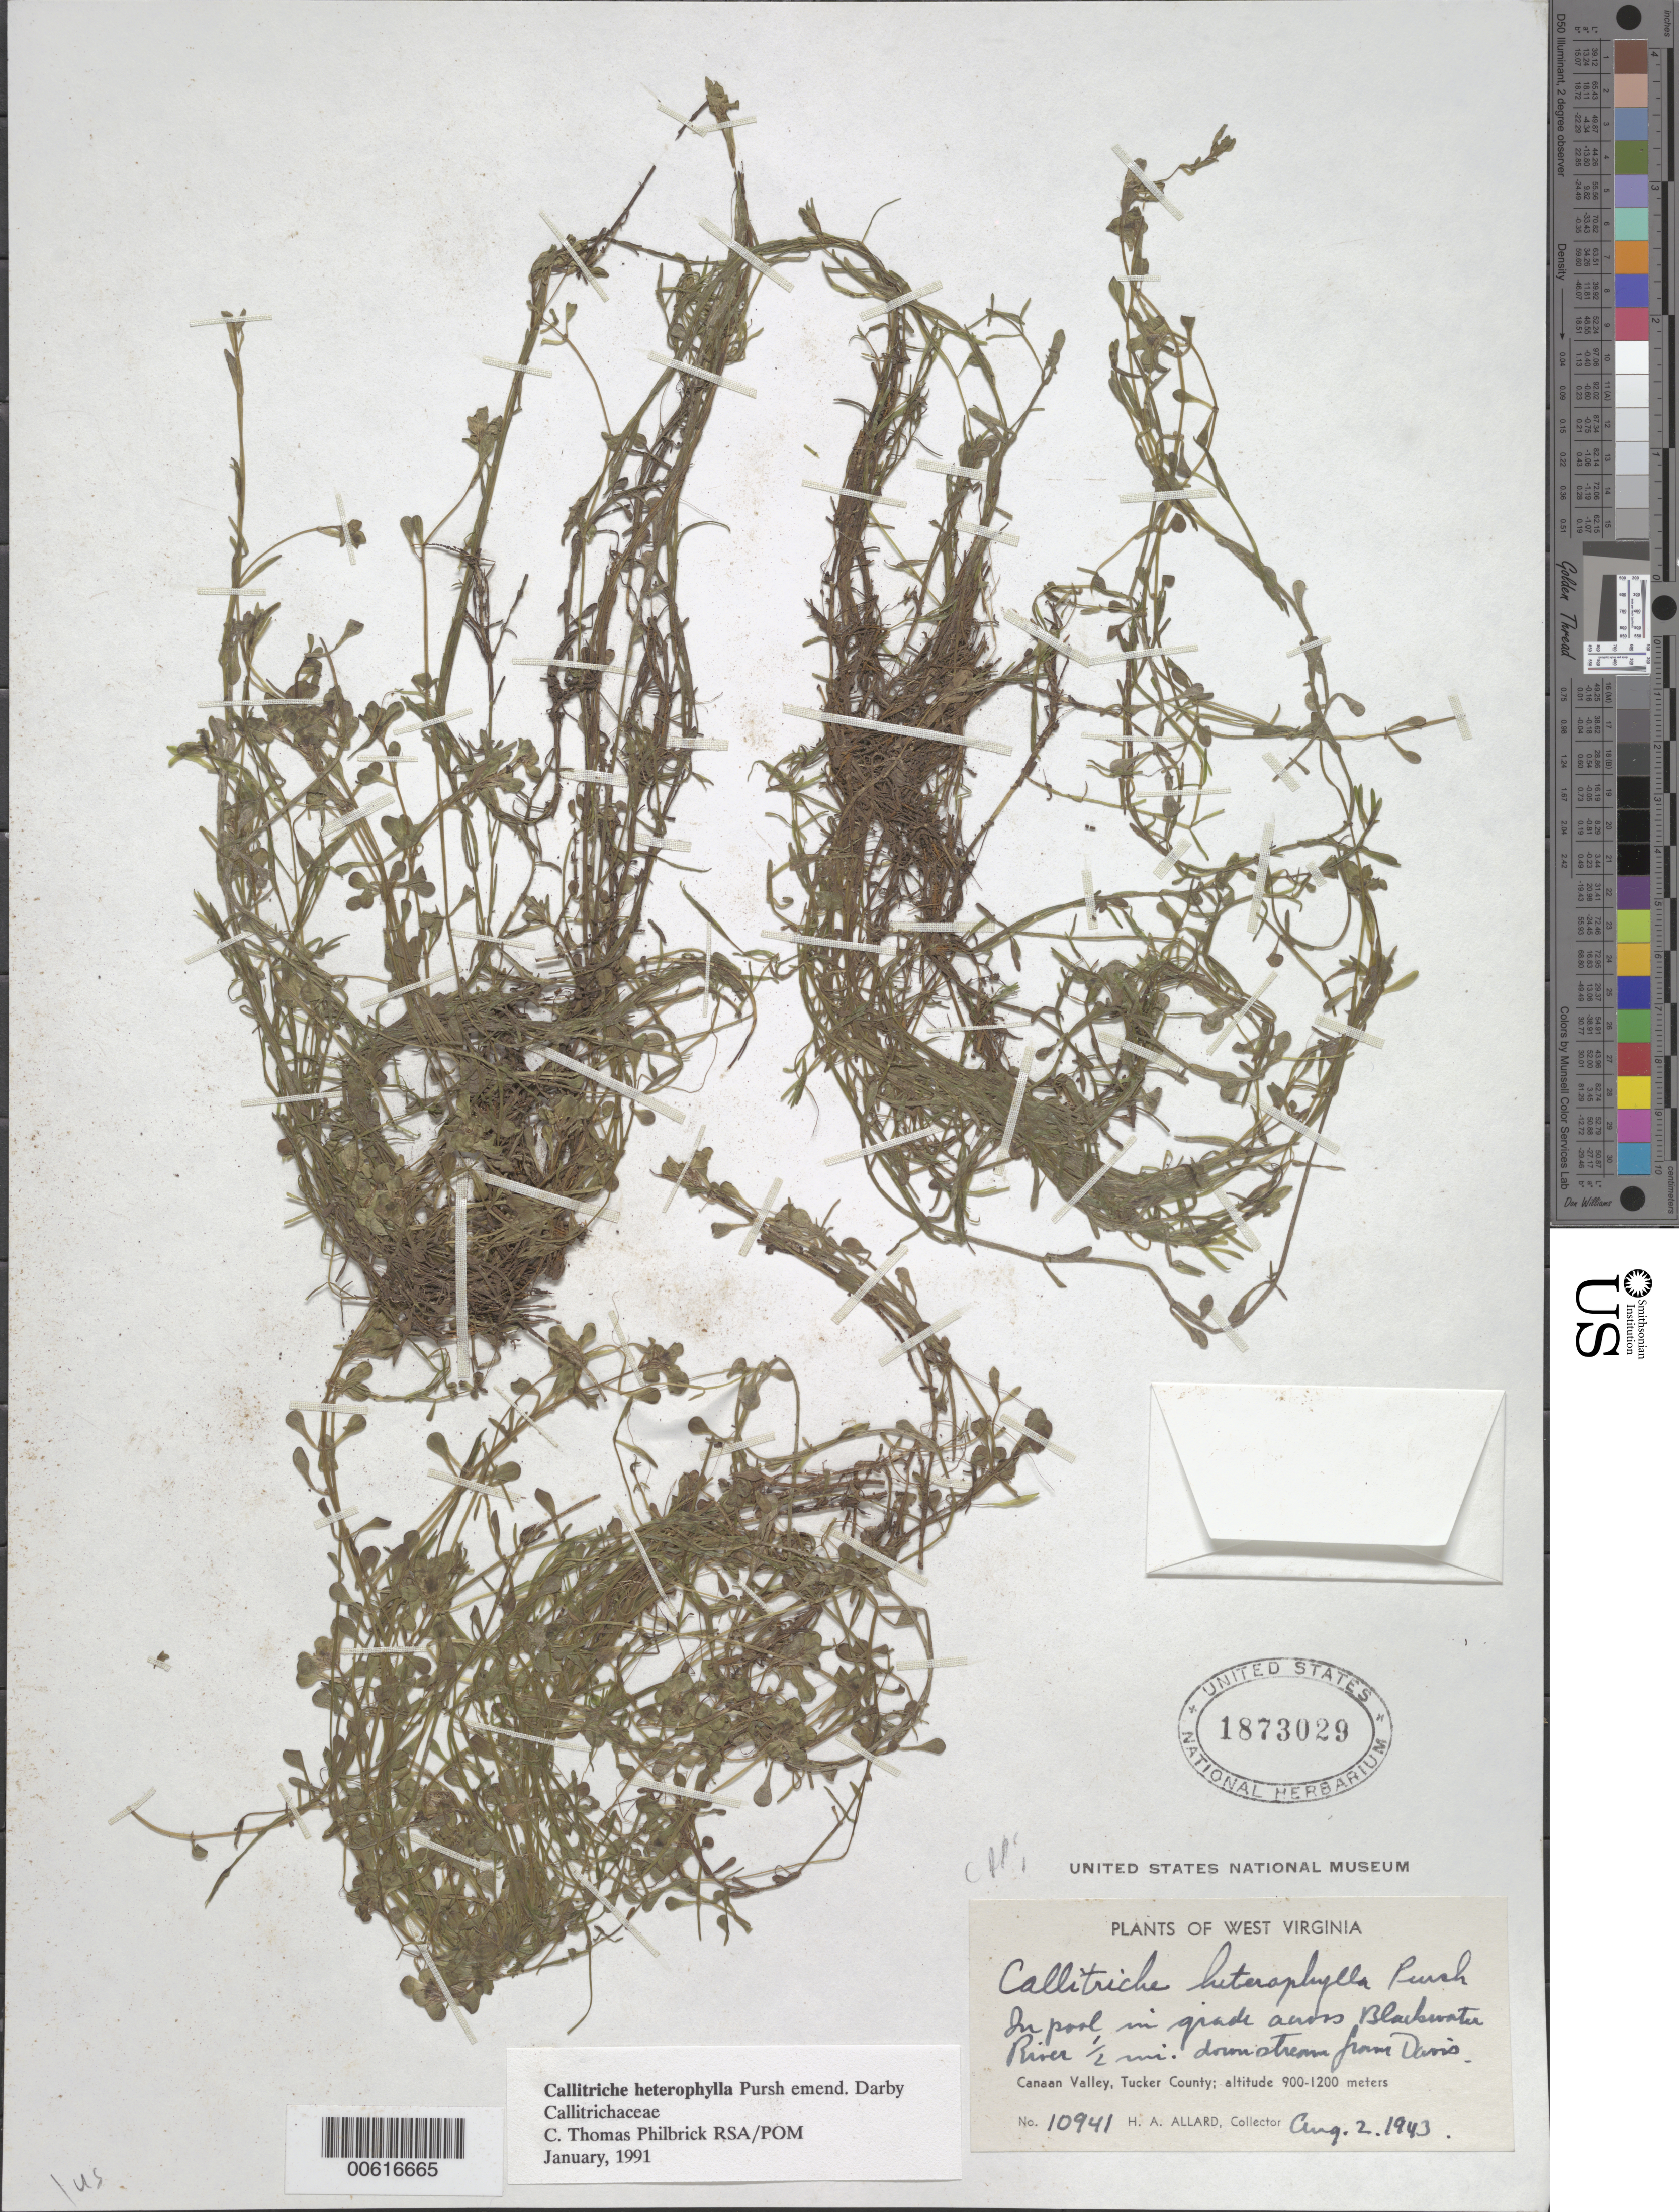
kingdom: Plantae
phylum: Tracheophyta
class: Magnoliopsida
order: Lamiales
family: Plantaginaceae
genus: Callitriche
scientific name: Callitriche heterophylla Pursh emend. Darby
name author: Pursh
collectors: H. A. Allard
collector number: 10941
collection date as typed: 02 Aug 1943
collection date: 1943-08-02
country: United States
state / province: West Virginia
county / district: Tucker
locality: Canaan Valley, Blackwater River, down stream from Davis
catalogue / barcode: US 1873029